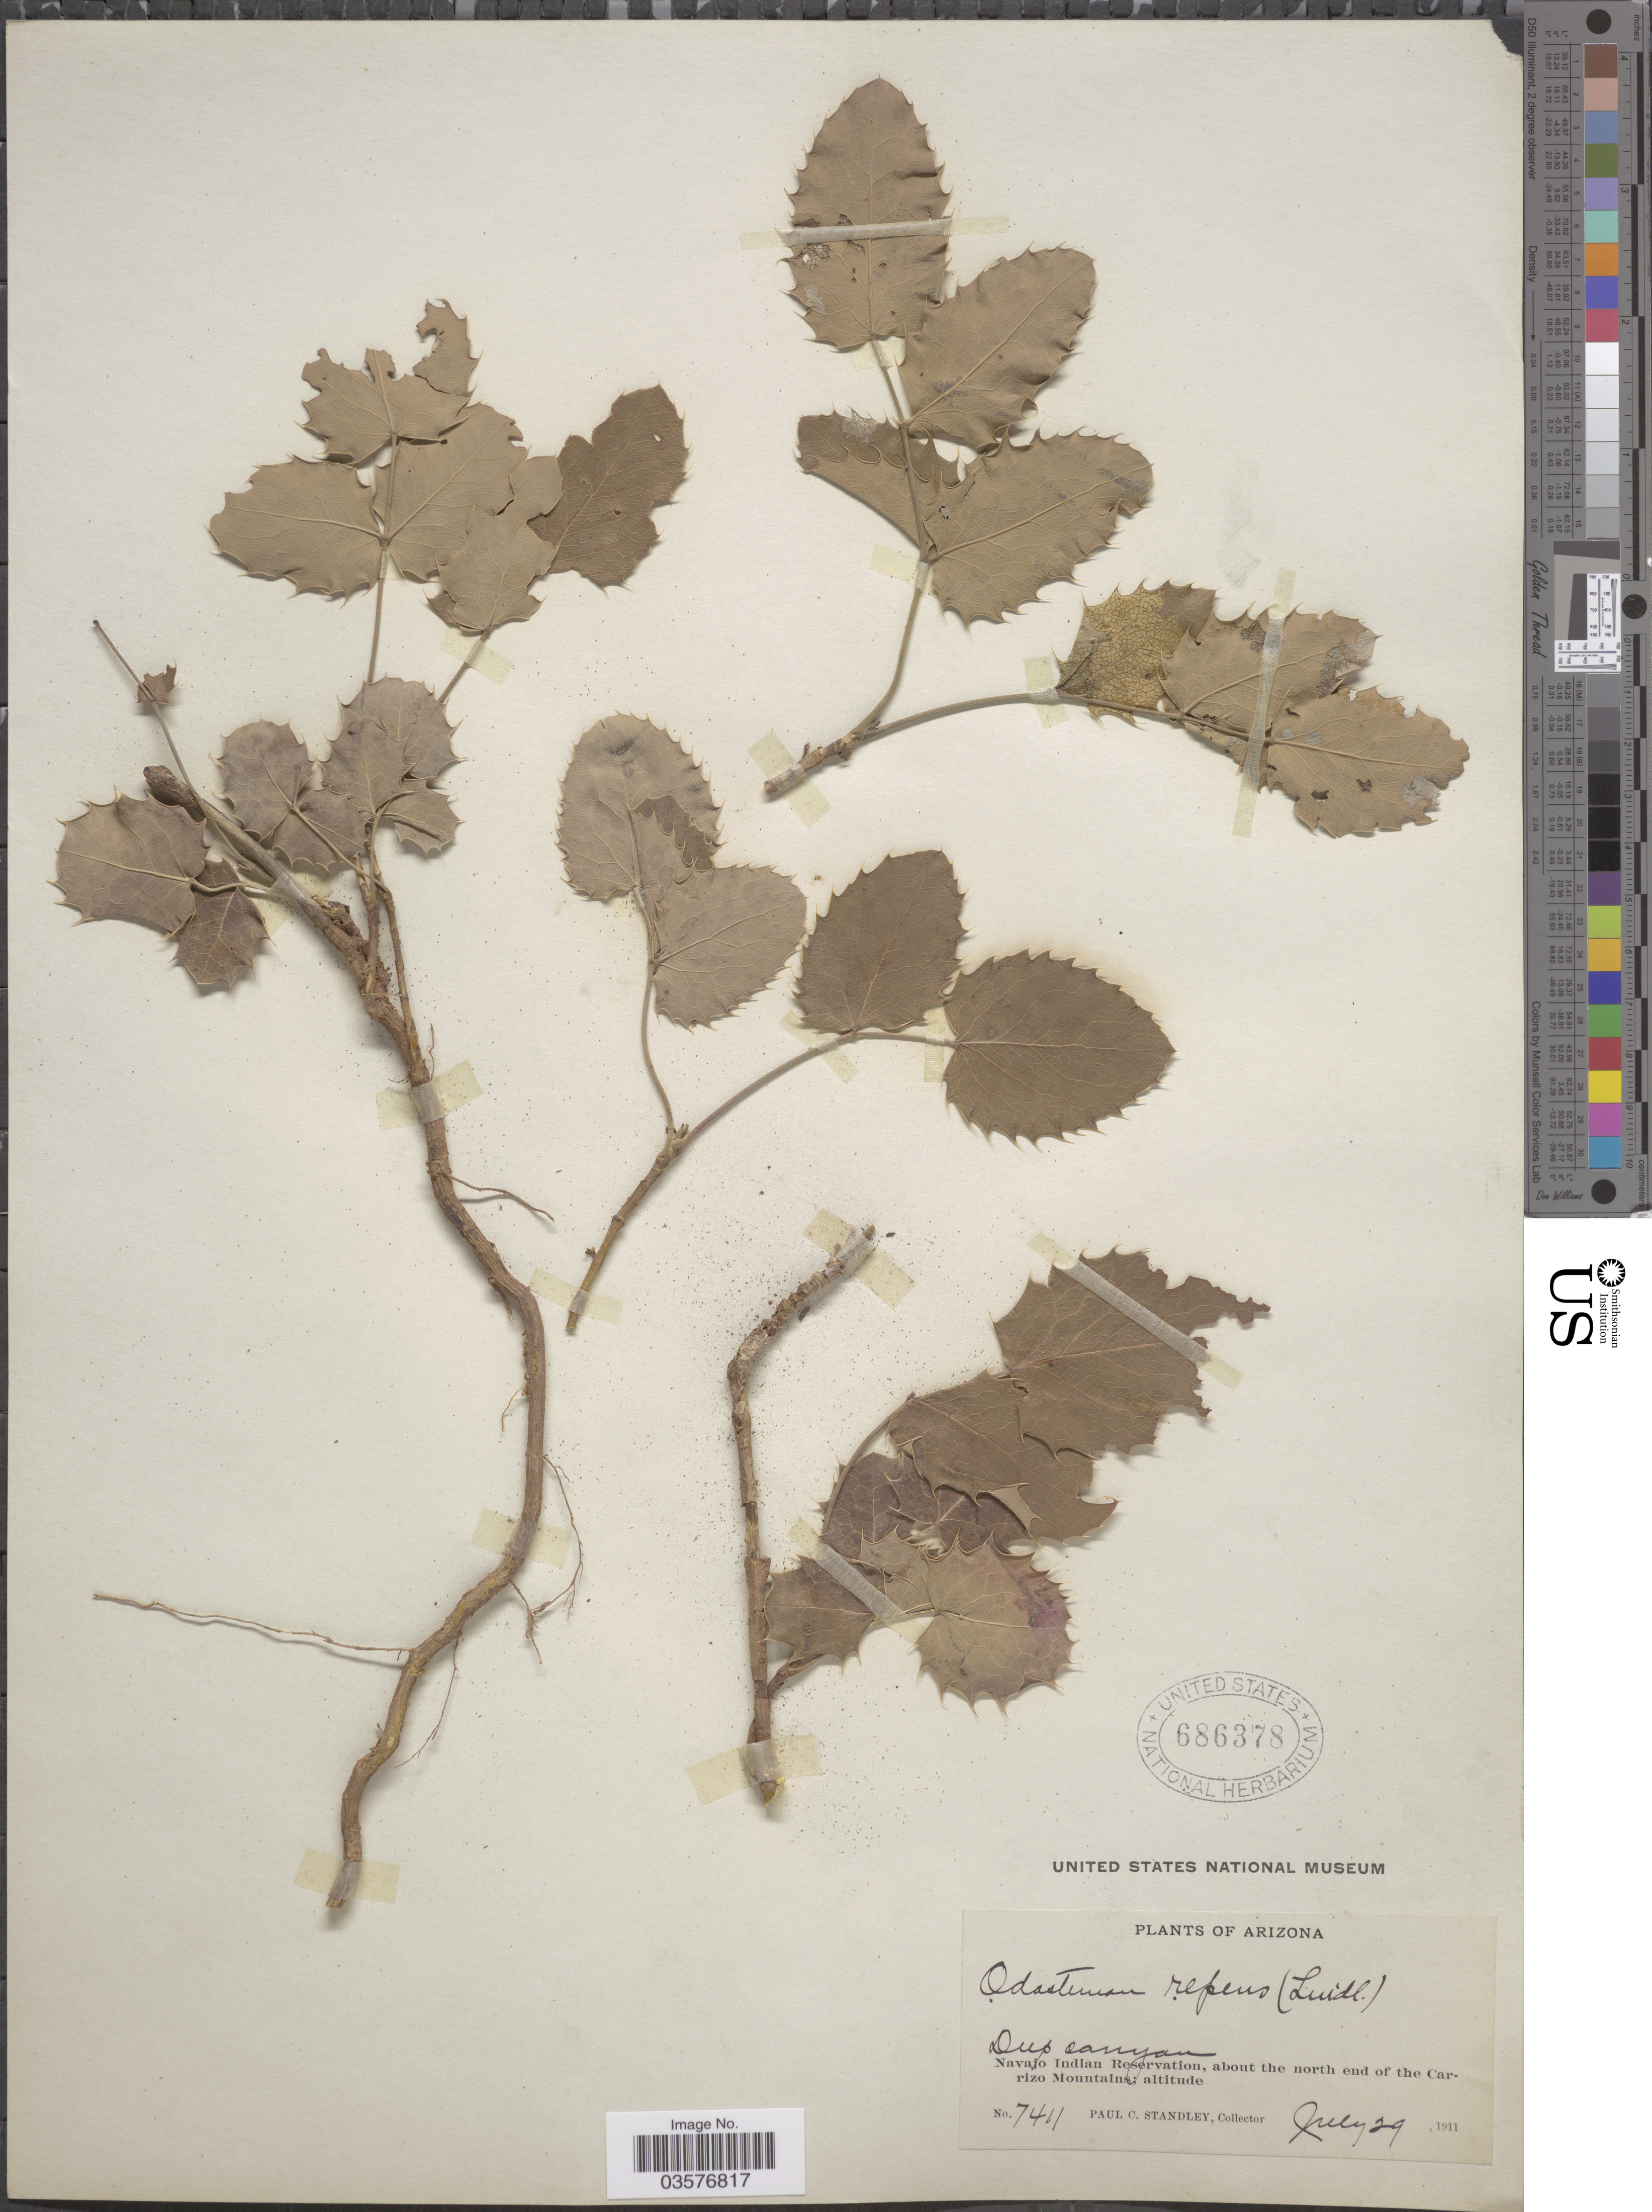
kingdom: Plantae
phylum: Tracheophyta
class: Magnoliopsida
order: Ranunculales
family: Berberidaceae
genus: Mahonia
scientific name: Mahonia repens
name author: (Lindl.) G. Don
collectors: P. C. Standley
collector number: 7411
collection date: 1911-07-29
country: United States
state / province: Arizona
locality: Deep canyon. Navajo Indian Reservation, about the north end of the Carrizo Mountains.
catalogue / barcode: US 686378